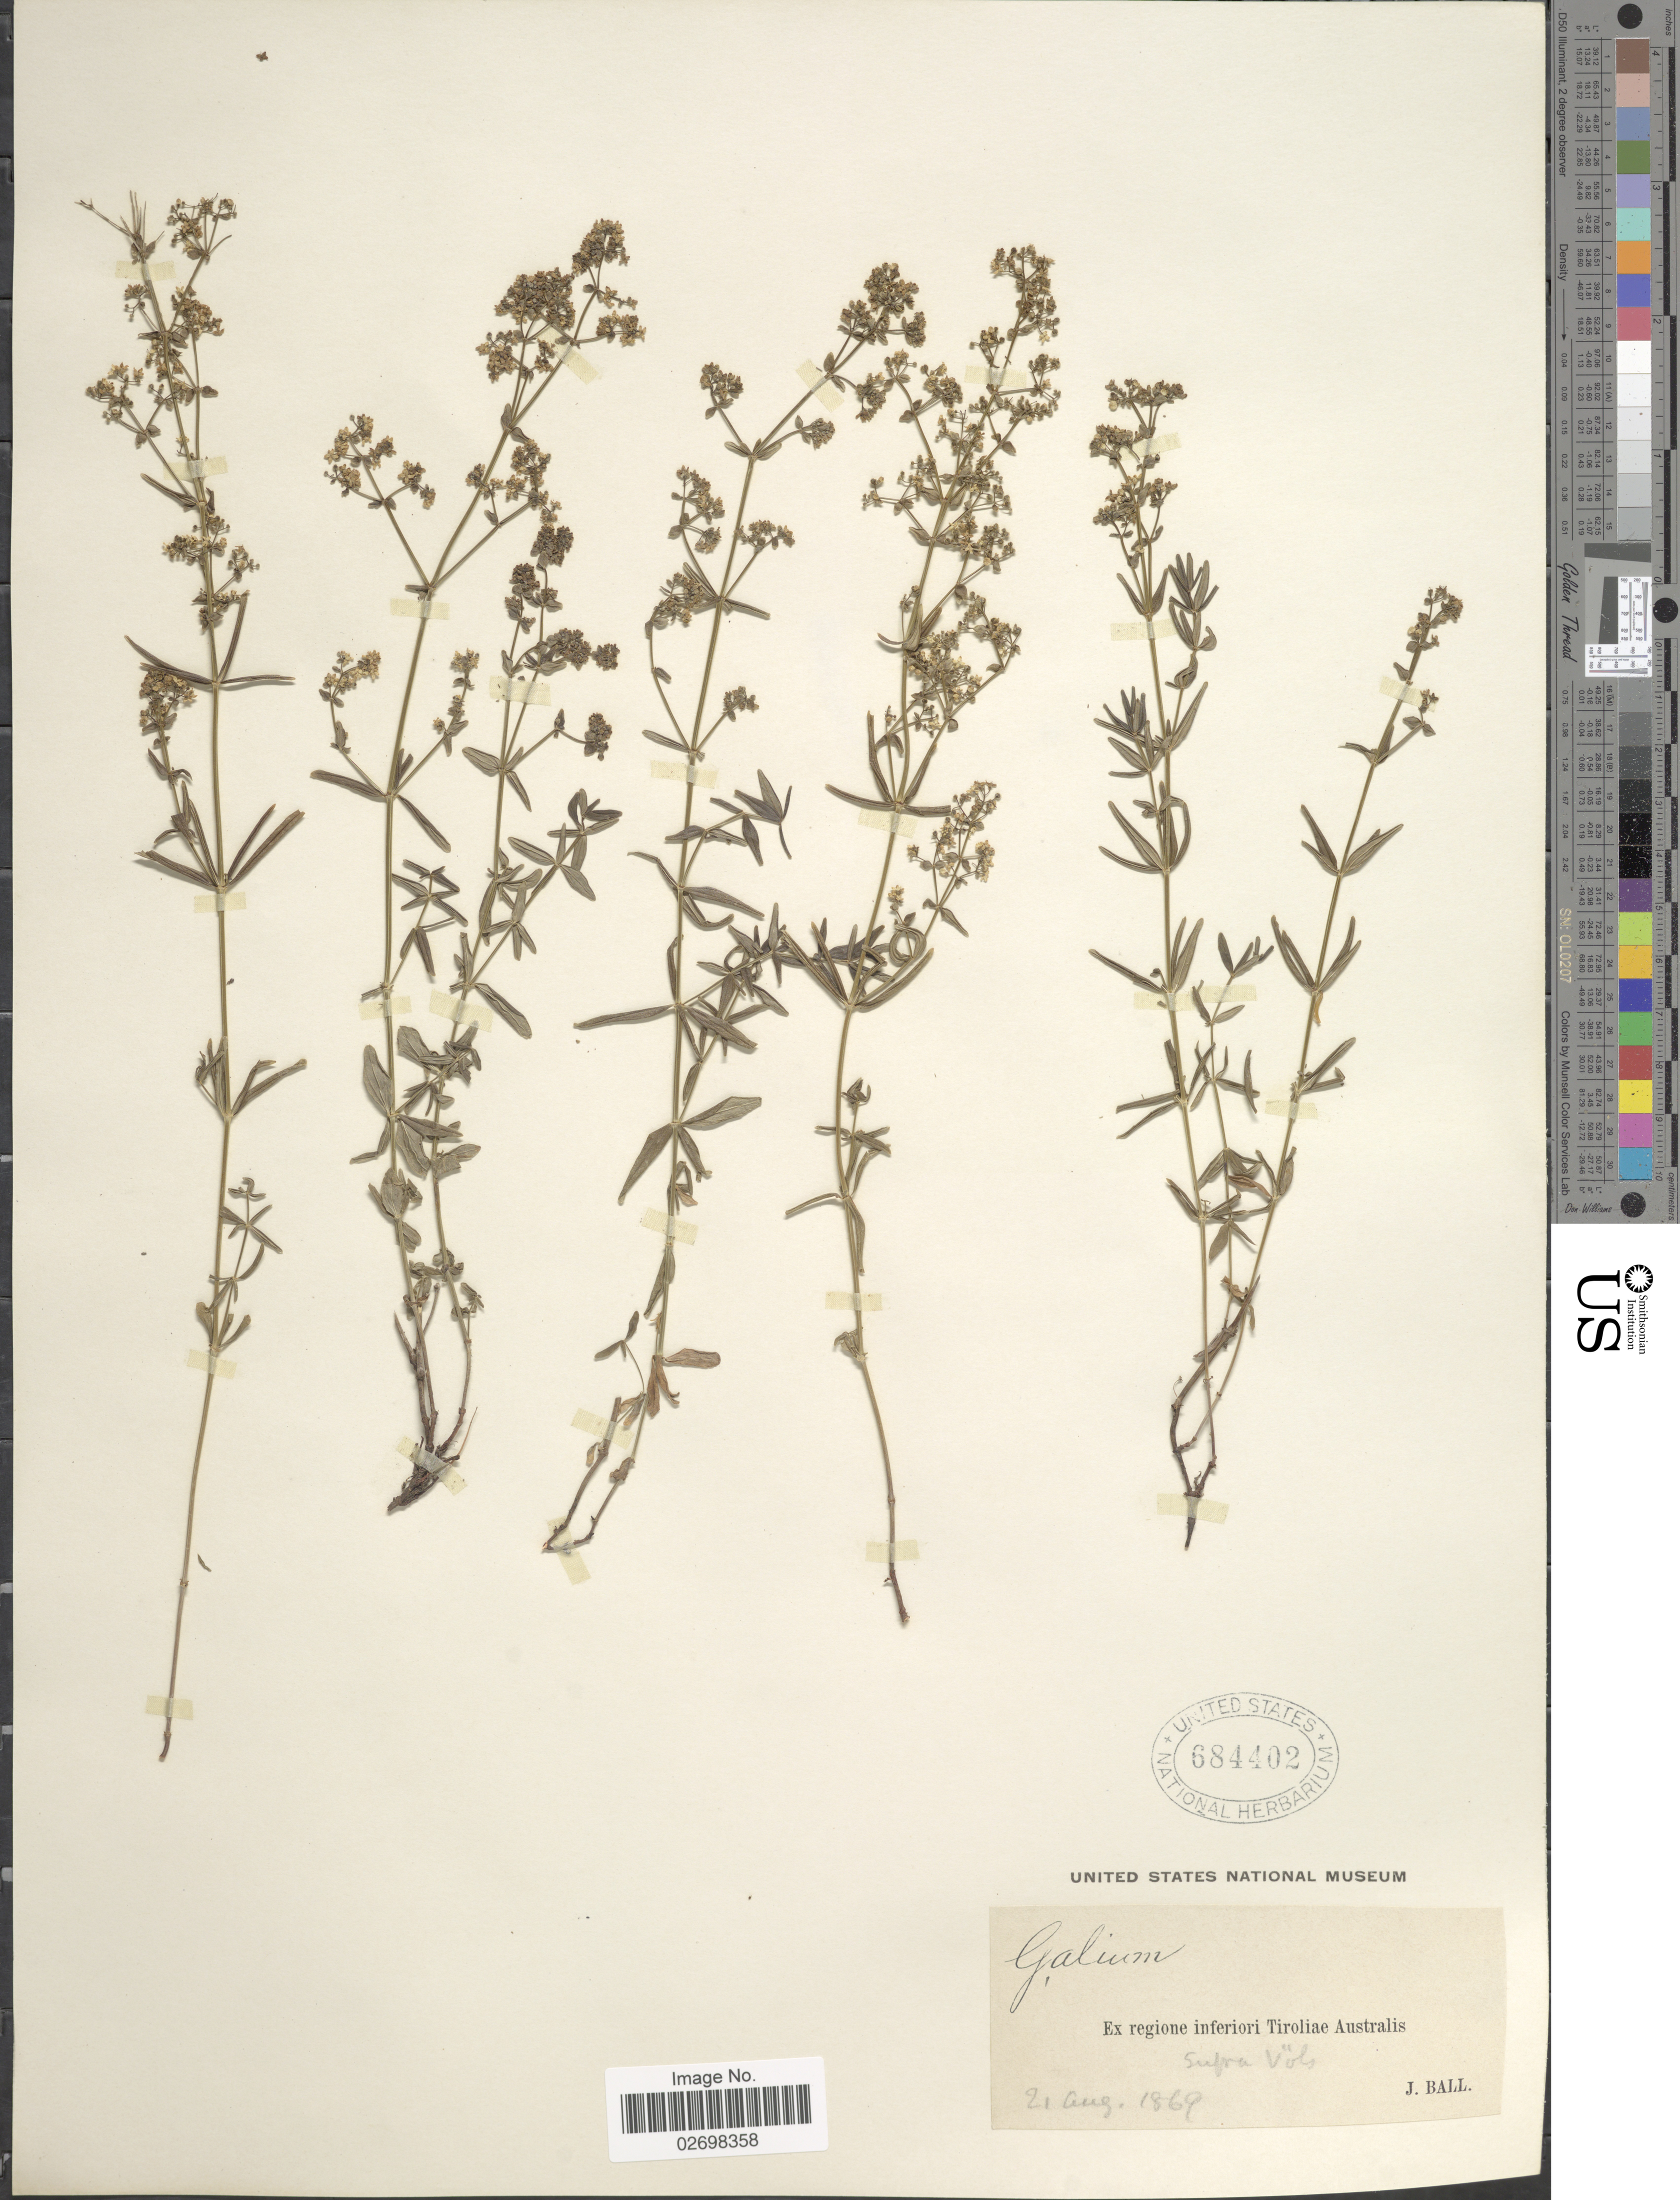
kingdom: Plantae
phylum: Tracheophyta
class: Magnoliopsida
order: Gentianales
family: Rubiaceae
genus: Galium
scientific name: Galium sp.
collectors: J. Ball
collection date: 1869-08-21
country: Austria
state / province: Tirol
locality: Regione inferiori Tiroliae Australis, Supra Völs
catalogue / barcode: US 684402